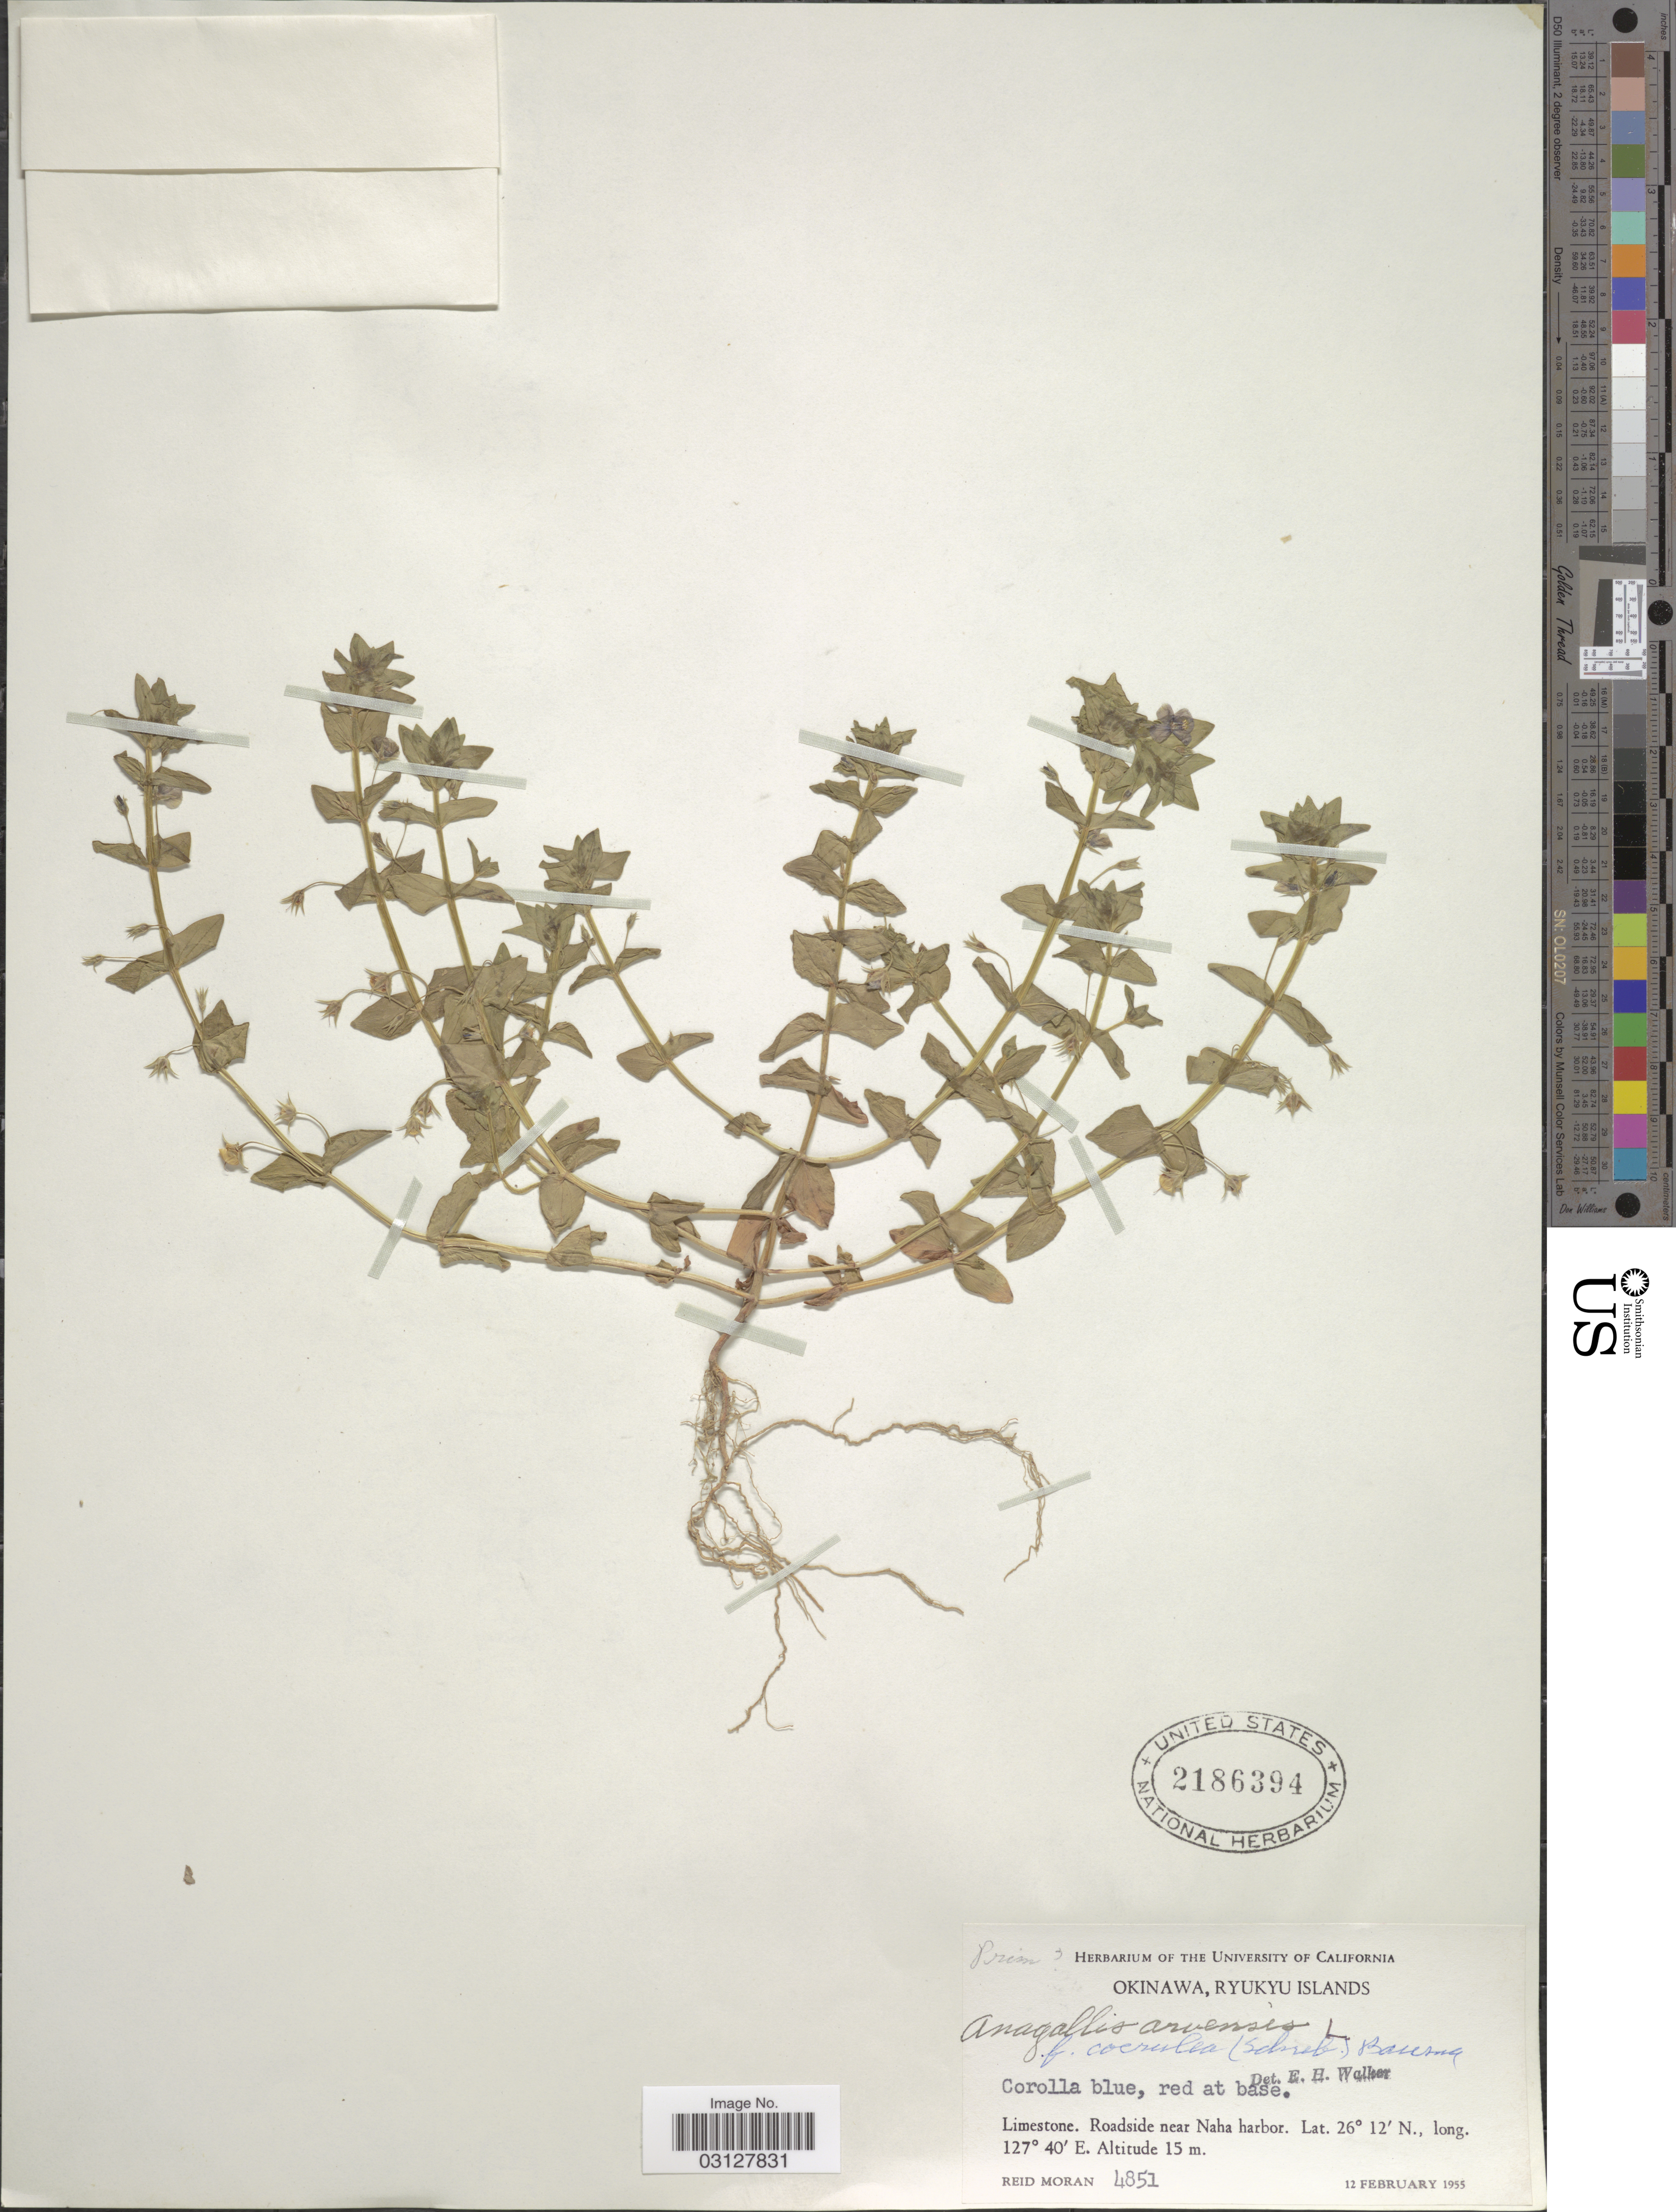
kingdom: Plantae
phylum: Tracheophyta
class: Magnoliopsida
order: Ericales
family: Primulaceae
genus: Anagallis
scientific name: Anagallis arvensis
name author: L.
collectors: R. V. Moran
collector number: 4851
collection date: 1955-02-12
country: Japan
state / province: Okinawa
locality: Ryukyu Islands. Roadside near Naha harbor.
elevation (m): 15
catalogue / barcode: US 2186394